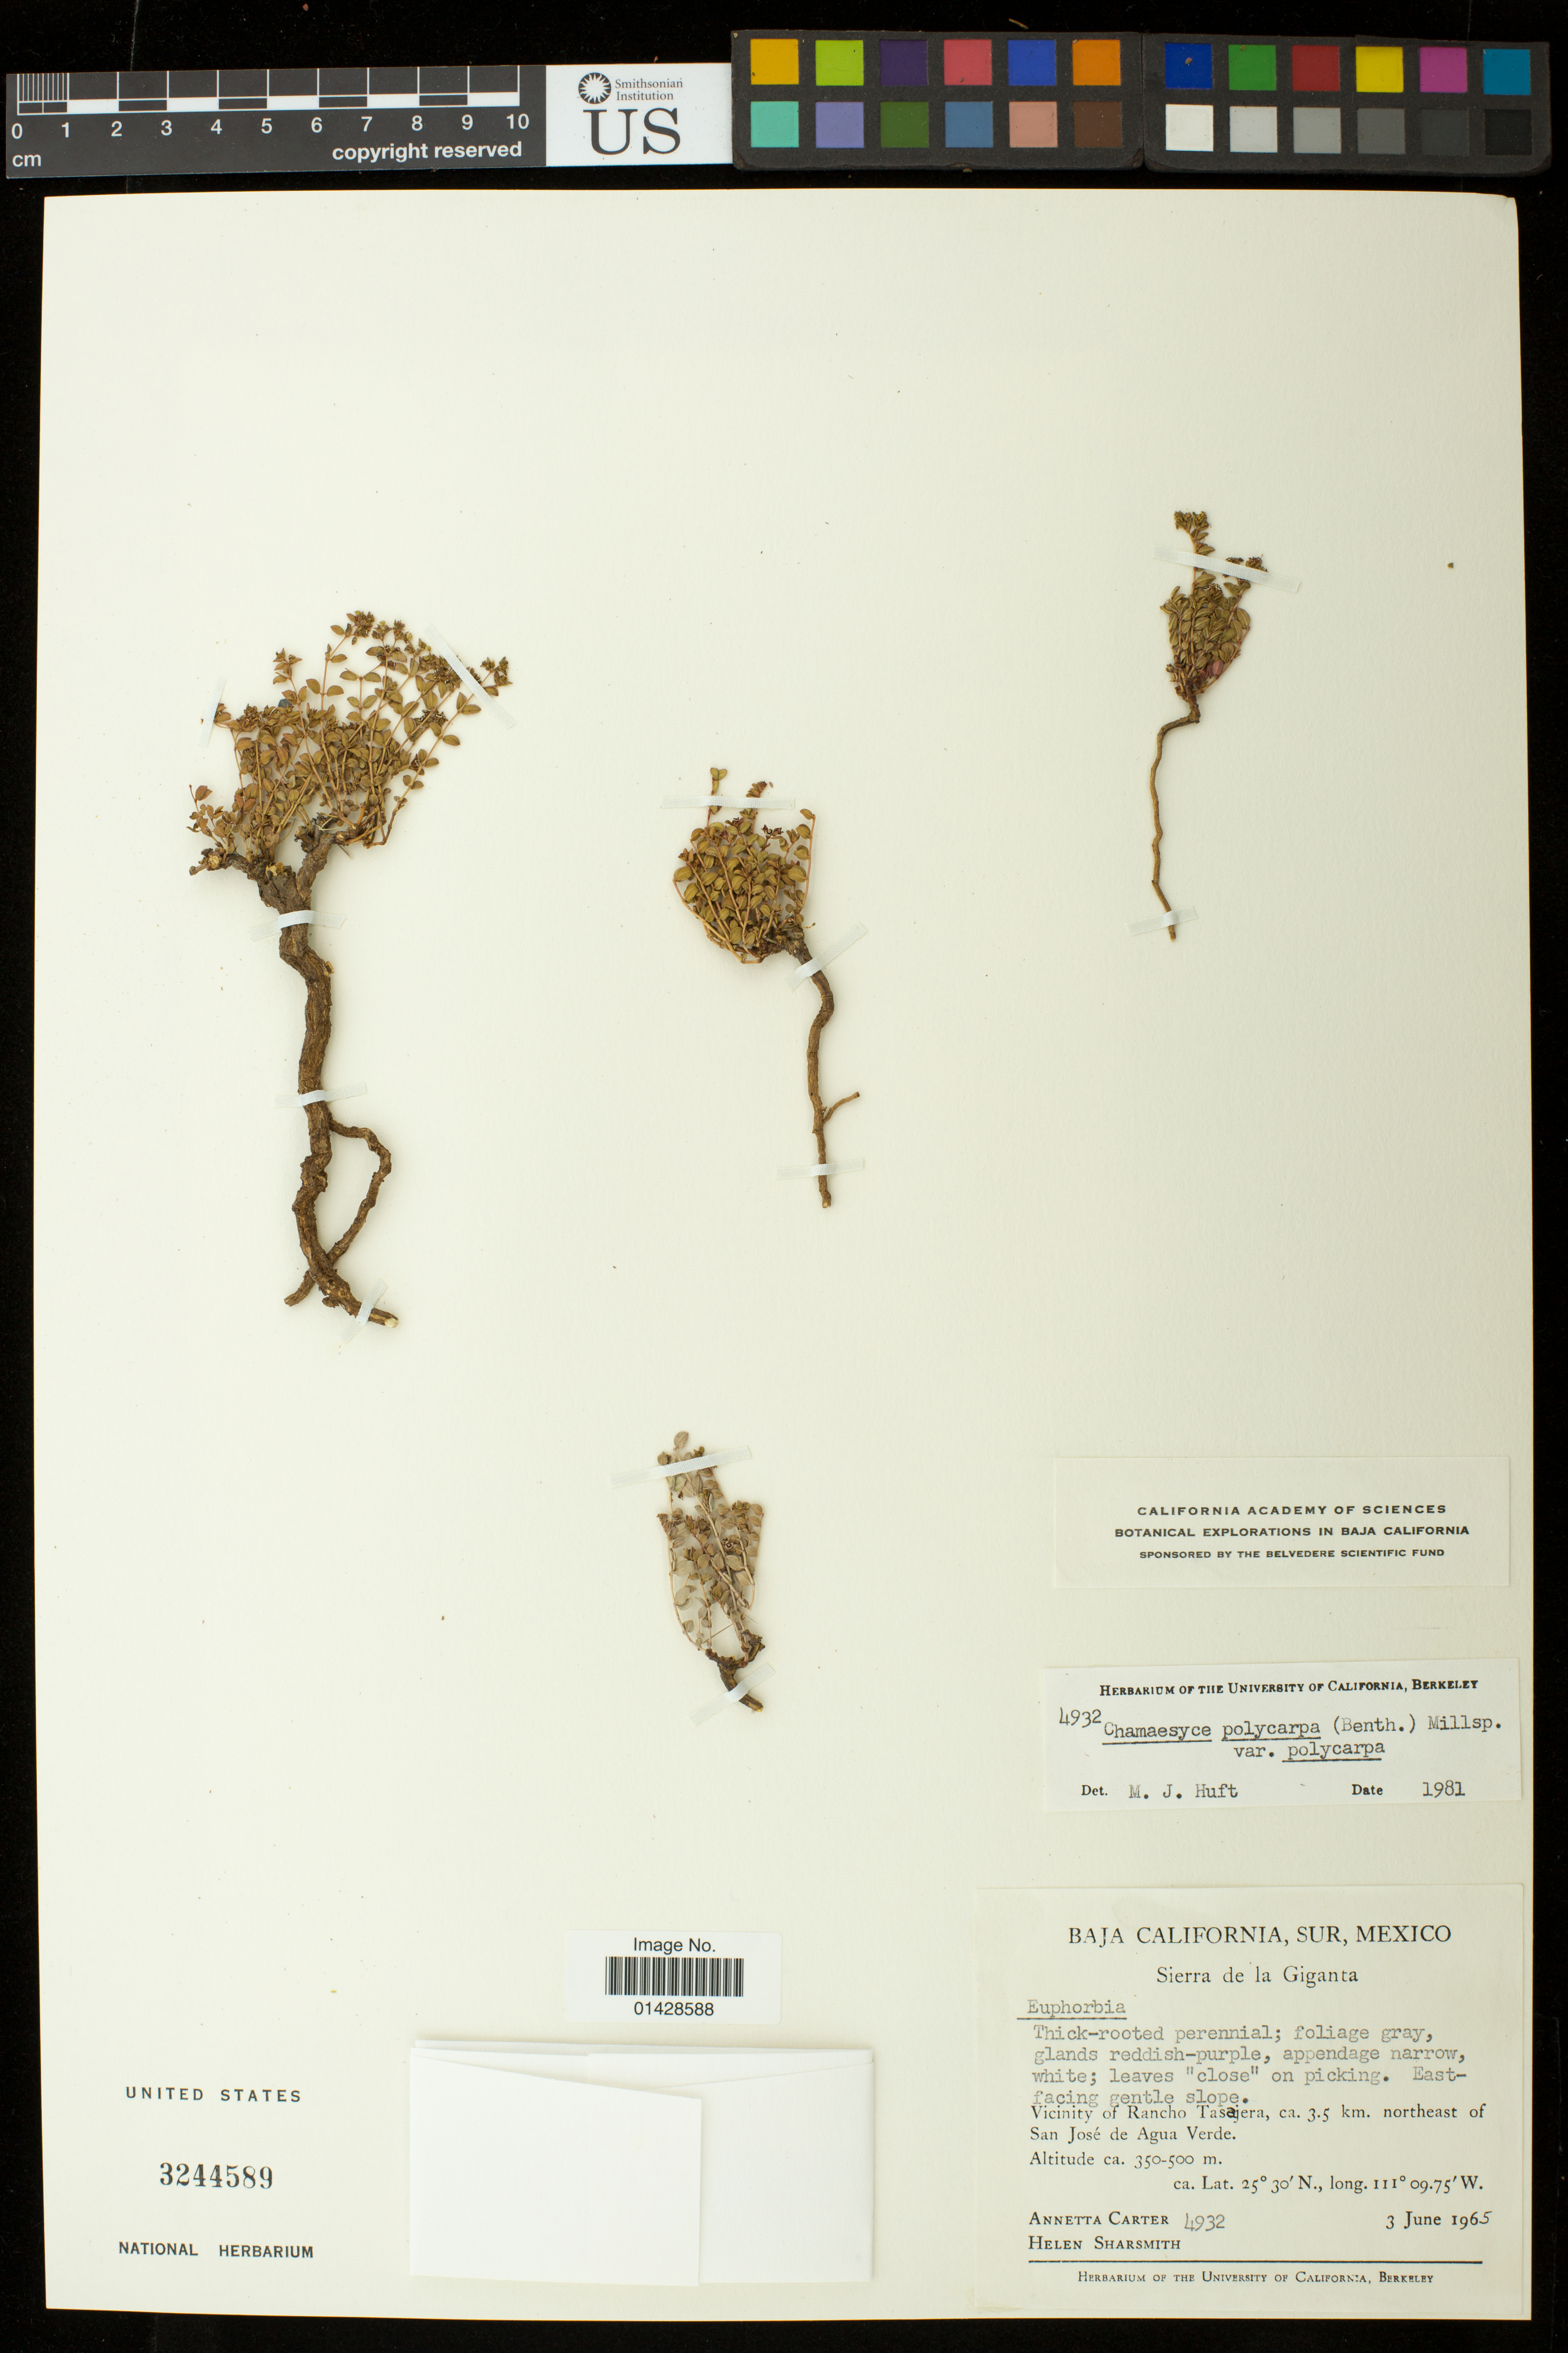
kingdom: Plantae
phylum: Tracheophyta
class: Magnoliopsida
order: Malpighiales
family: Euphorbiaceae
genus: Euphorbia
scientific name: Euphorbia polycarpa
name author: Benth.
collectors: A. Carter & H. Sharsmith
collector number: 4932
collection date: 1965-06-03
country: Mexico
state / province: Baja California Sur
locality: Sierra de la Giganta; Vicinity of Rancho Tasajera, ca. 3.5 km. northeast of San Jose de Agua Verde.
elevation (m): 350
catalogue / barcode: US 3244589